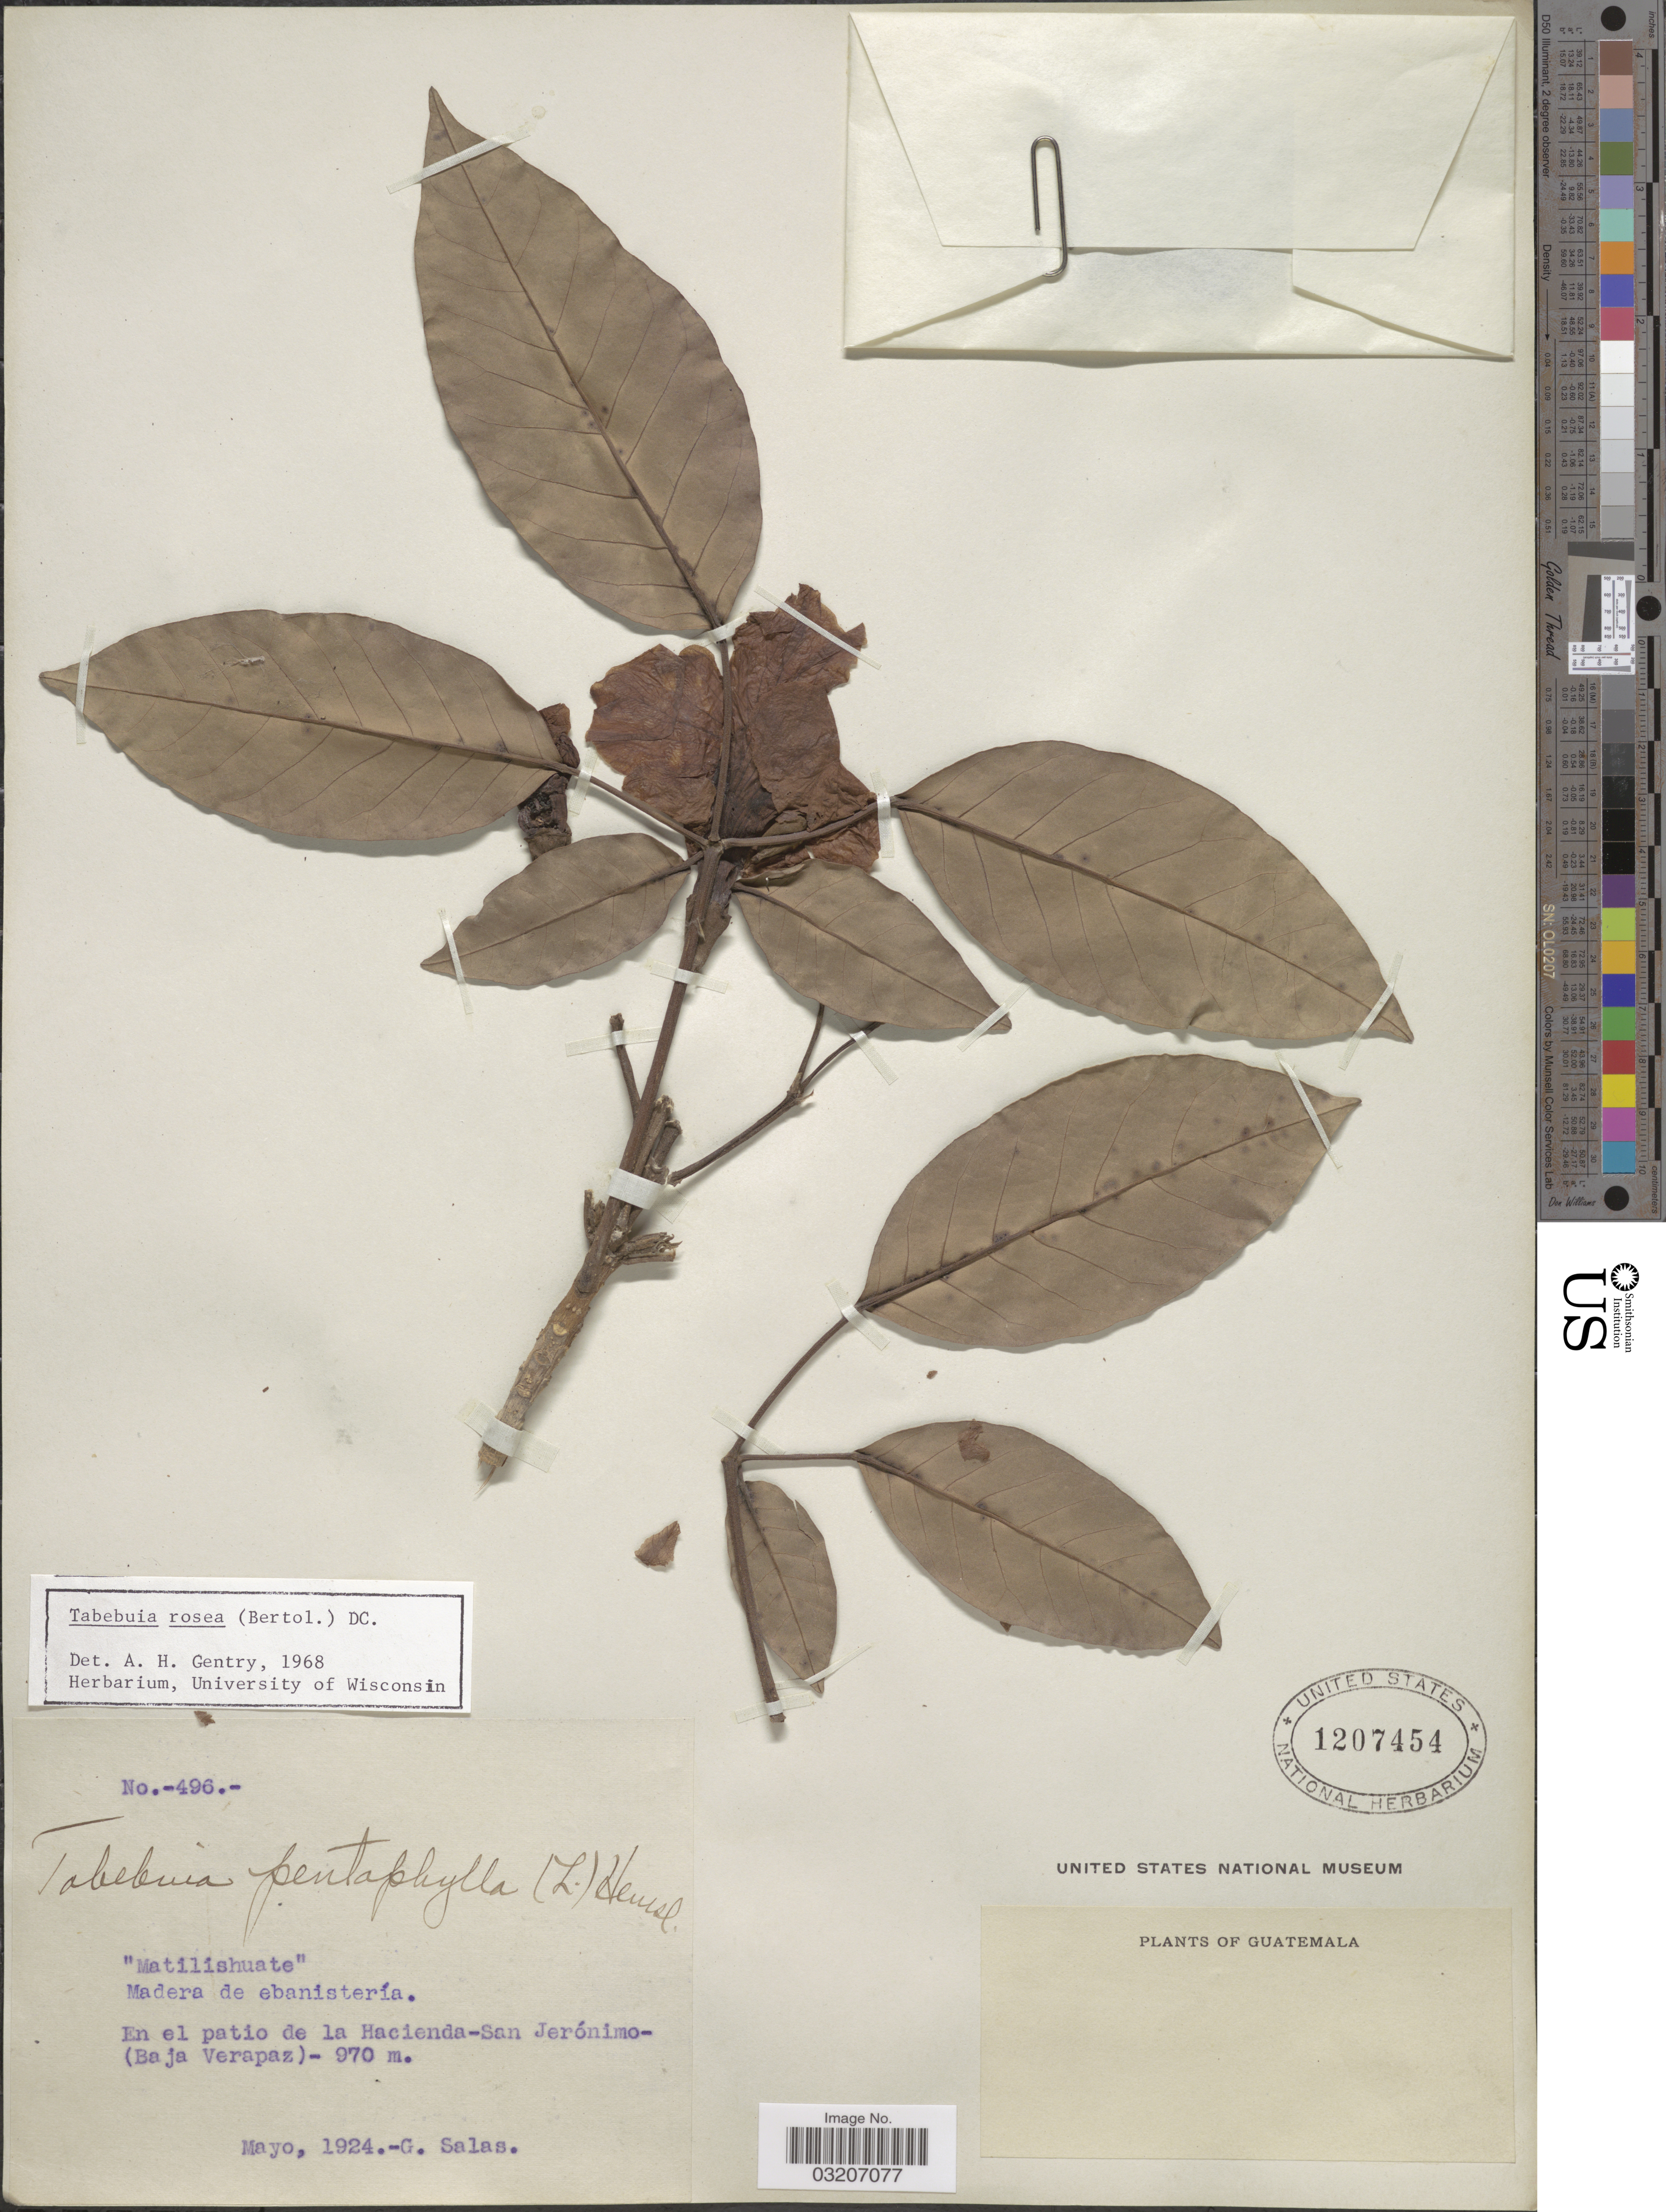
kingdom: Plantae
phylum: Tracheophyta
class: Magnoliopsida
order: Lamiales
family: Bignoniaceae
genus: Tabebuia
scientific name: Tabebuia rosea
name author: (Bertol.) DC.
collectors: G. Salas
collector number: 496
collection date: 1924-05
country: Guatemala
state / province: Baja Verapaz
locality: En el patio de la Hacienda-San Jerónimo-(Baja Verapaz).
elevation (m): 970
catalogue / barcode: US 1207454